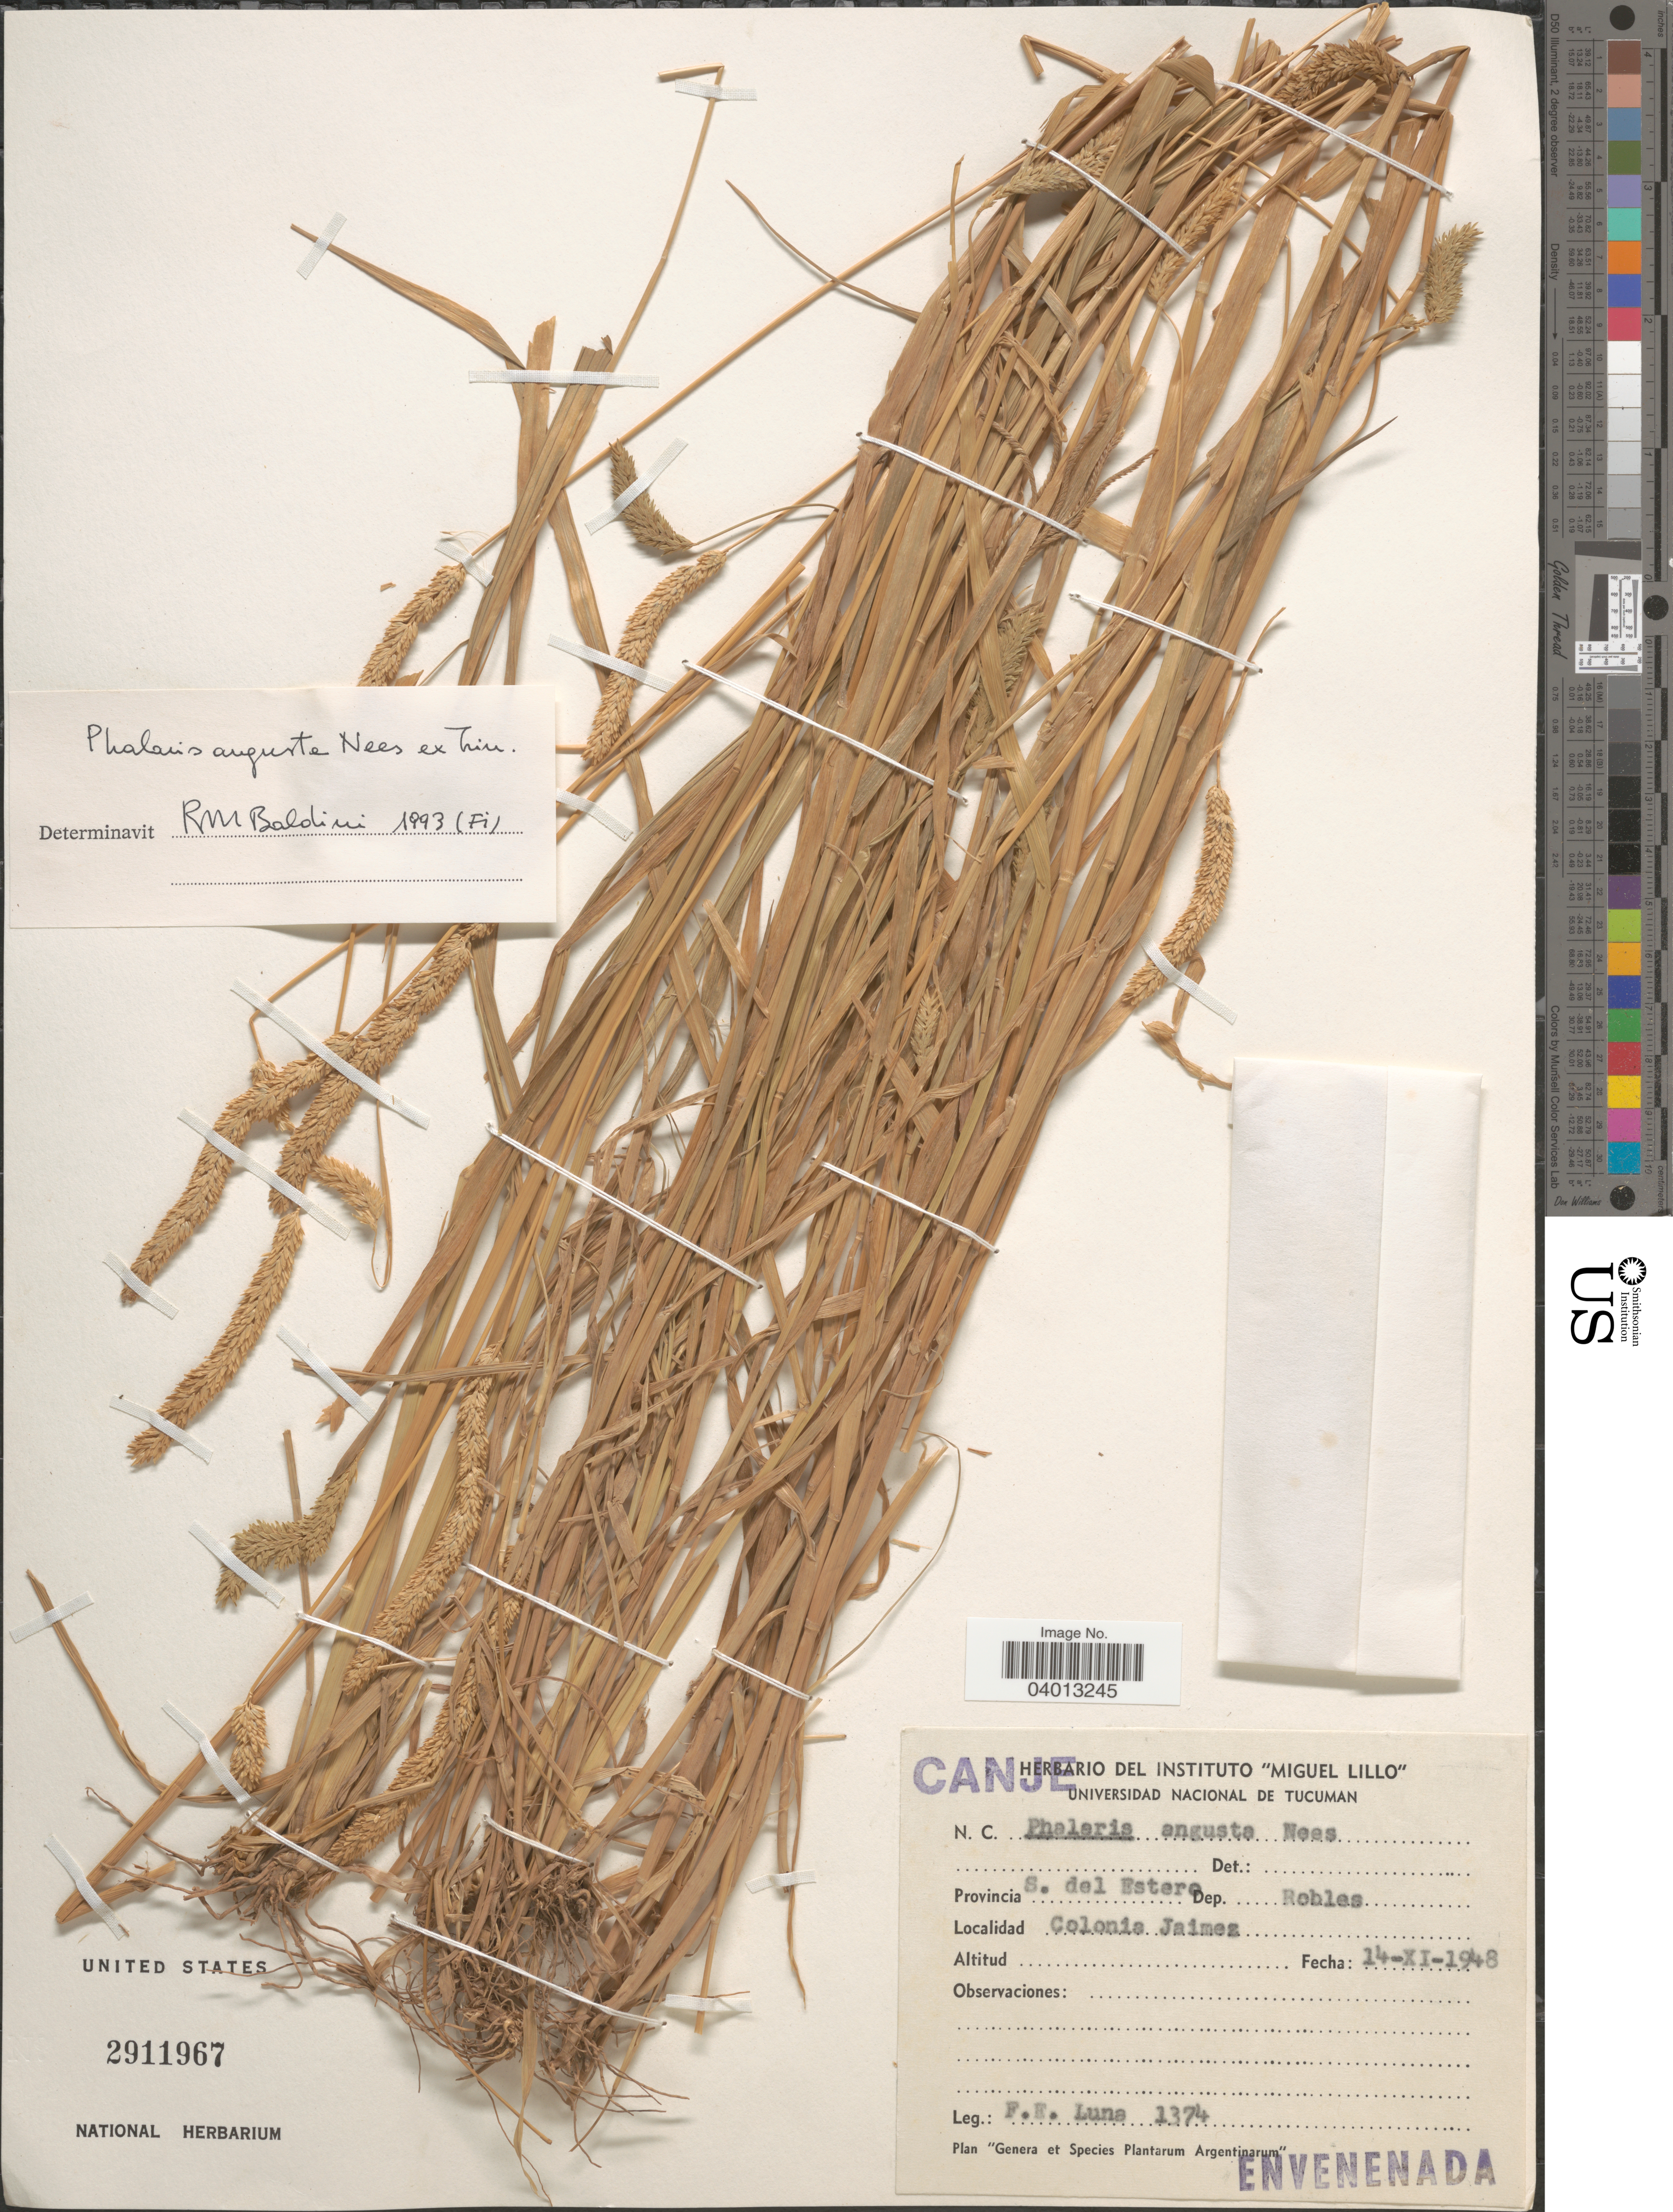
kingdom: Plantae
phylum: Tracheophyta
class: Liliopsida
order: Poales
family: Poaceae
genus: Phalaris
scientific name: Phalaris angusta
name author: Nees ex Trin.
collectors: F. E. Luna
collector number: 1374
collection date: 1948-11-14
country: Argentina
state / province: Santiago del Estero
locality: Provincia S. del Estero. Dep. Robles. Colonia Jaimez.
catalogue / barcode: US 2911967